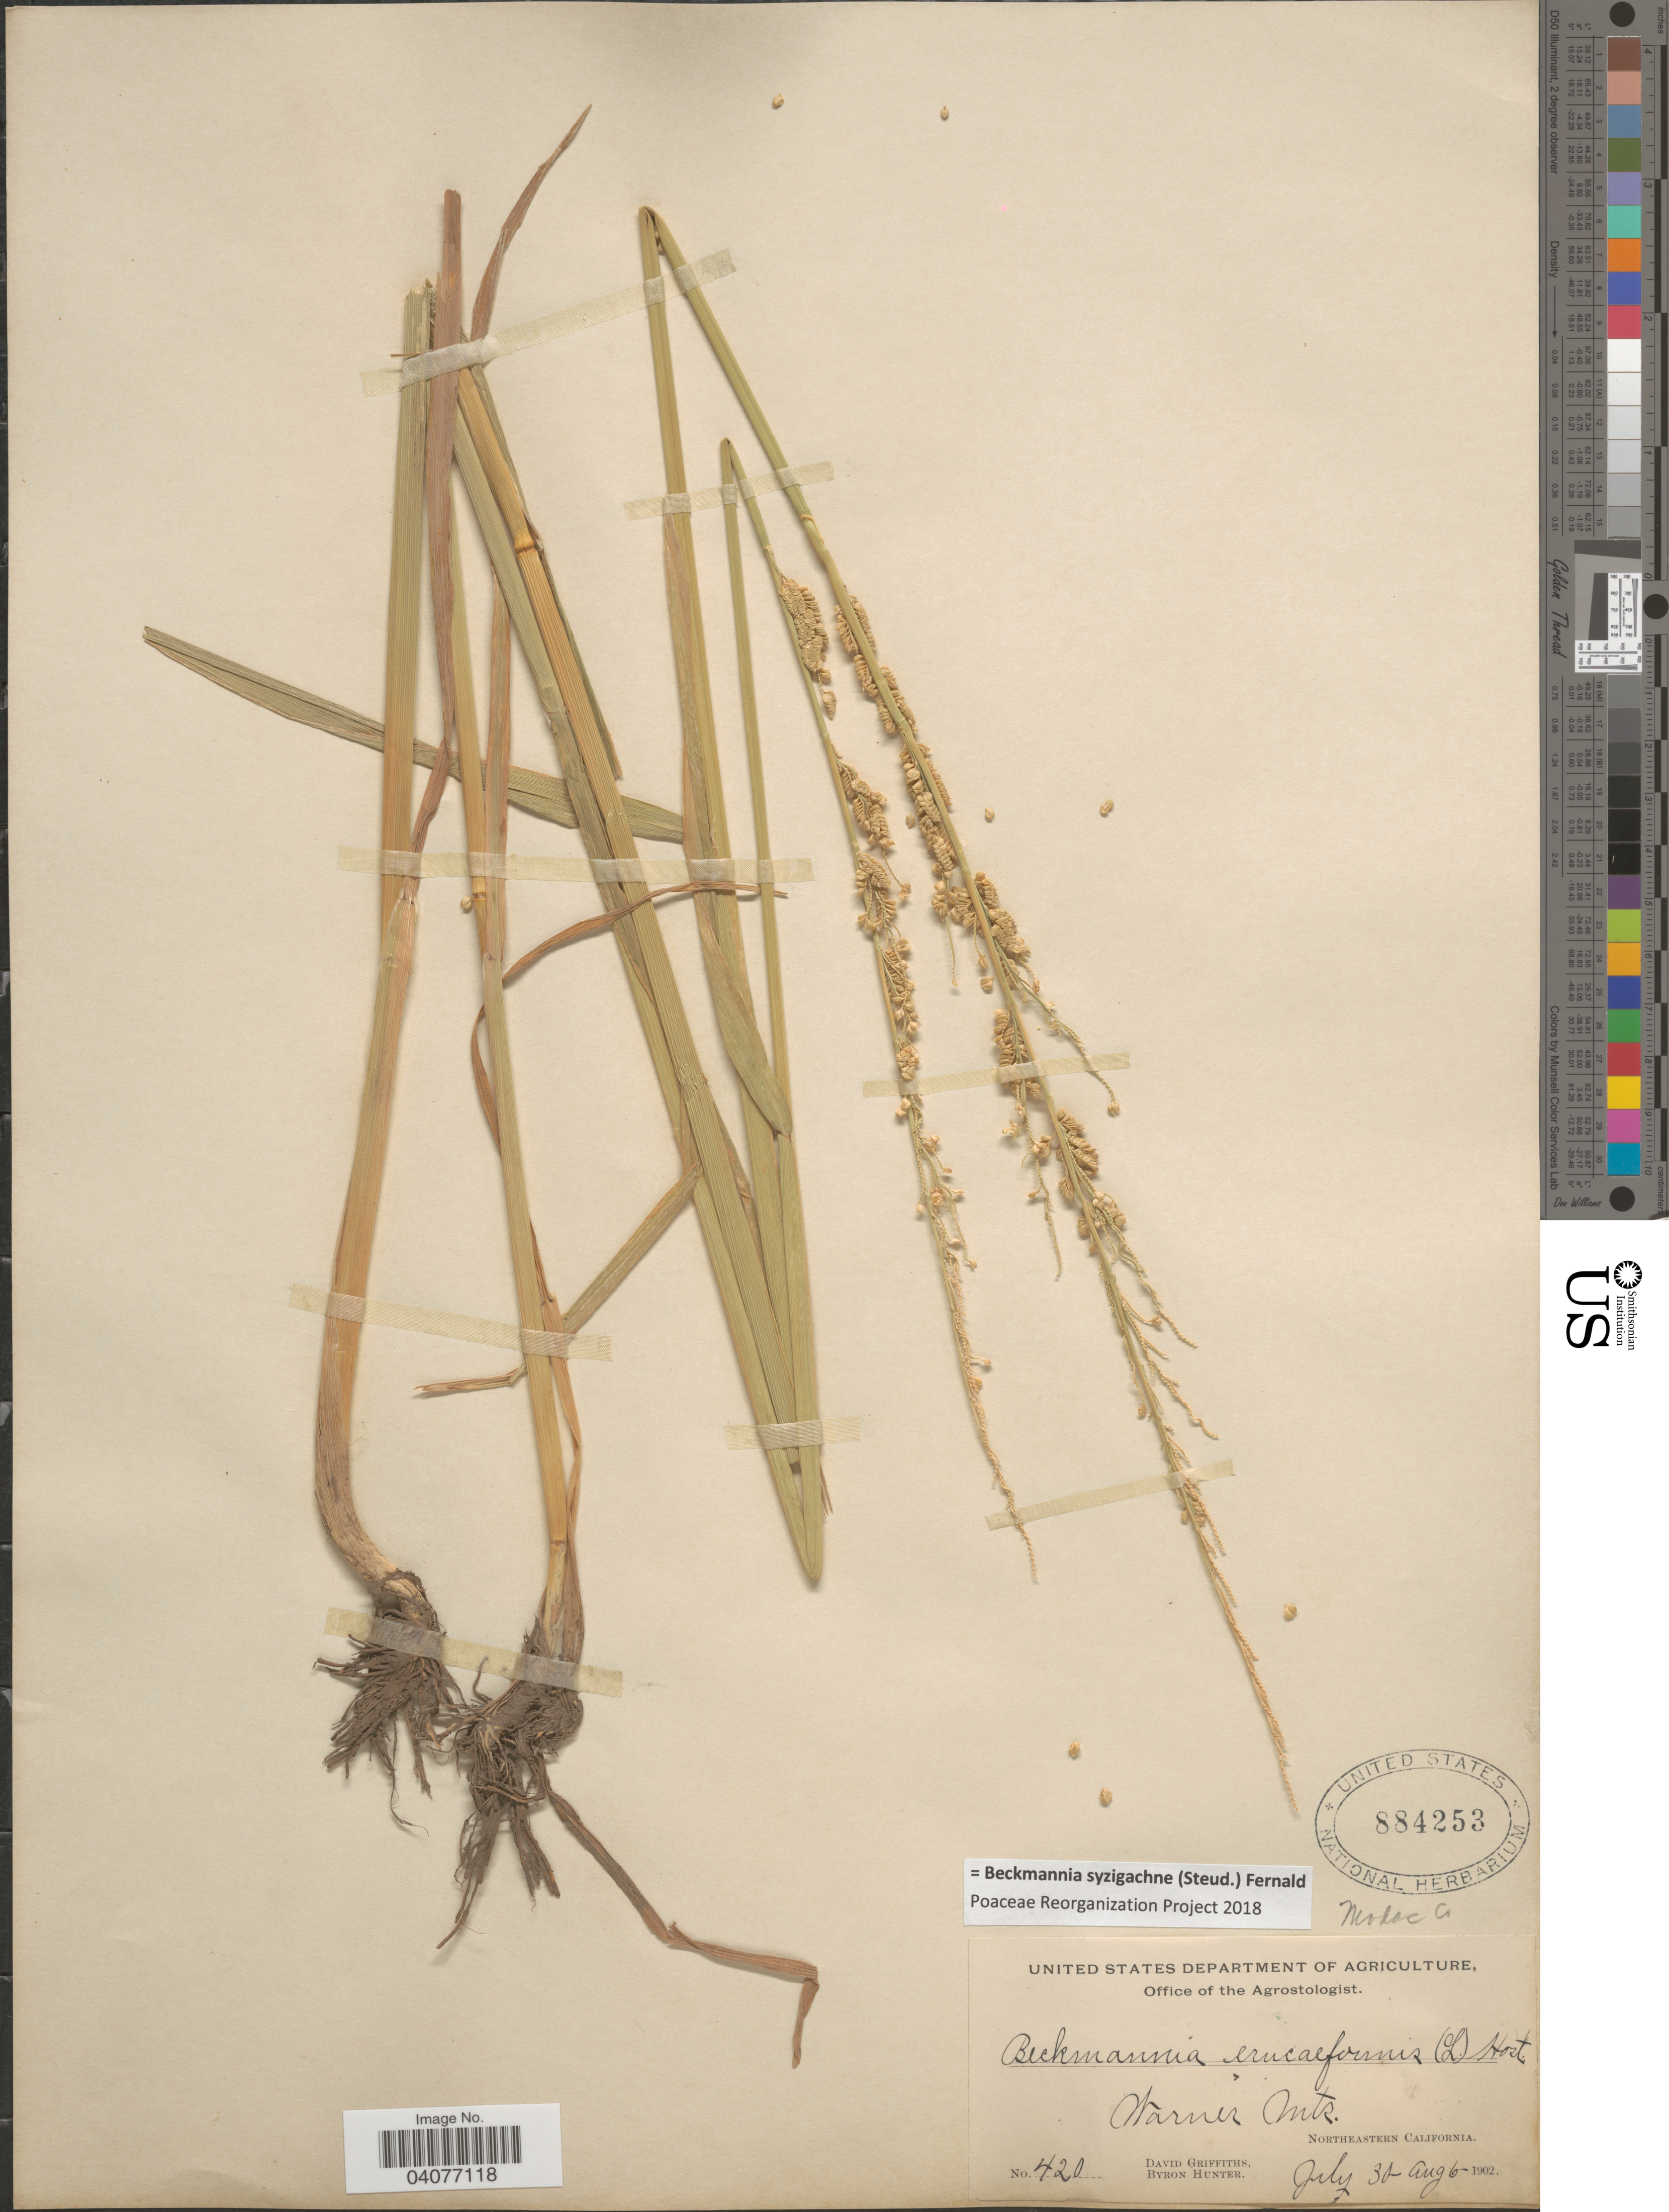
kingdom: Plantae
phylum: Tracheophyta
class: Liliopsida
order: Poales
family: Poaceae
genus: Beckmannia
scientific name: Beckmannia syzigachne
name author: (Steud.) Fernald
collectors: D. Griffiths & B. Hunter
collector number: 420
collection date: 1902-07-30/1902-08-06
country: United States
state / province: California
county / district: Modoc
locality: Warner Mts. Northeastern California. Modoc Co.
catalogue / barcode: US 884253